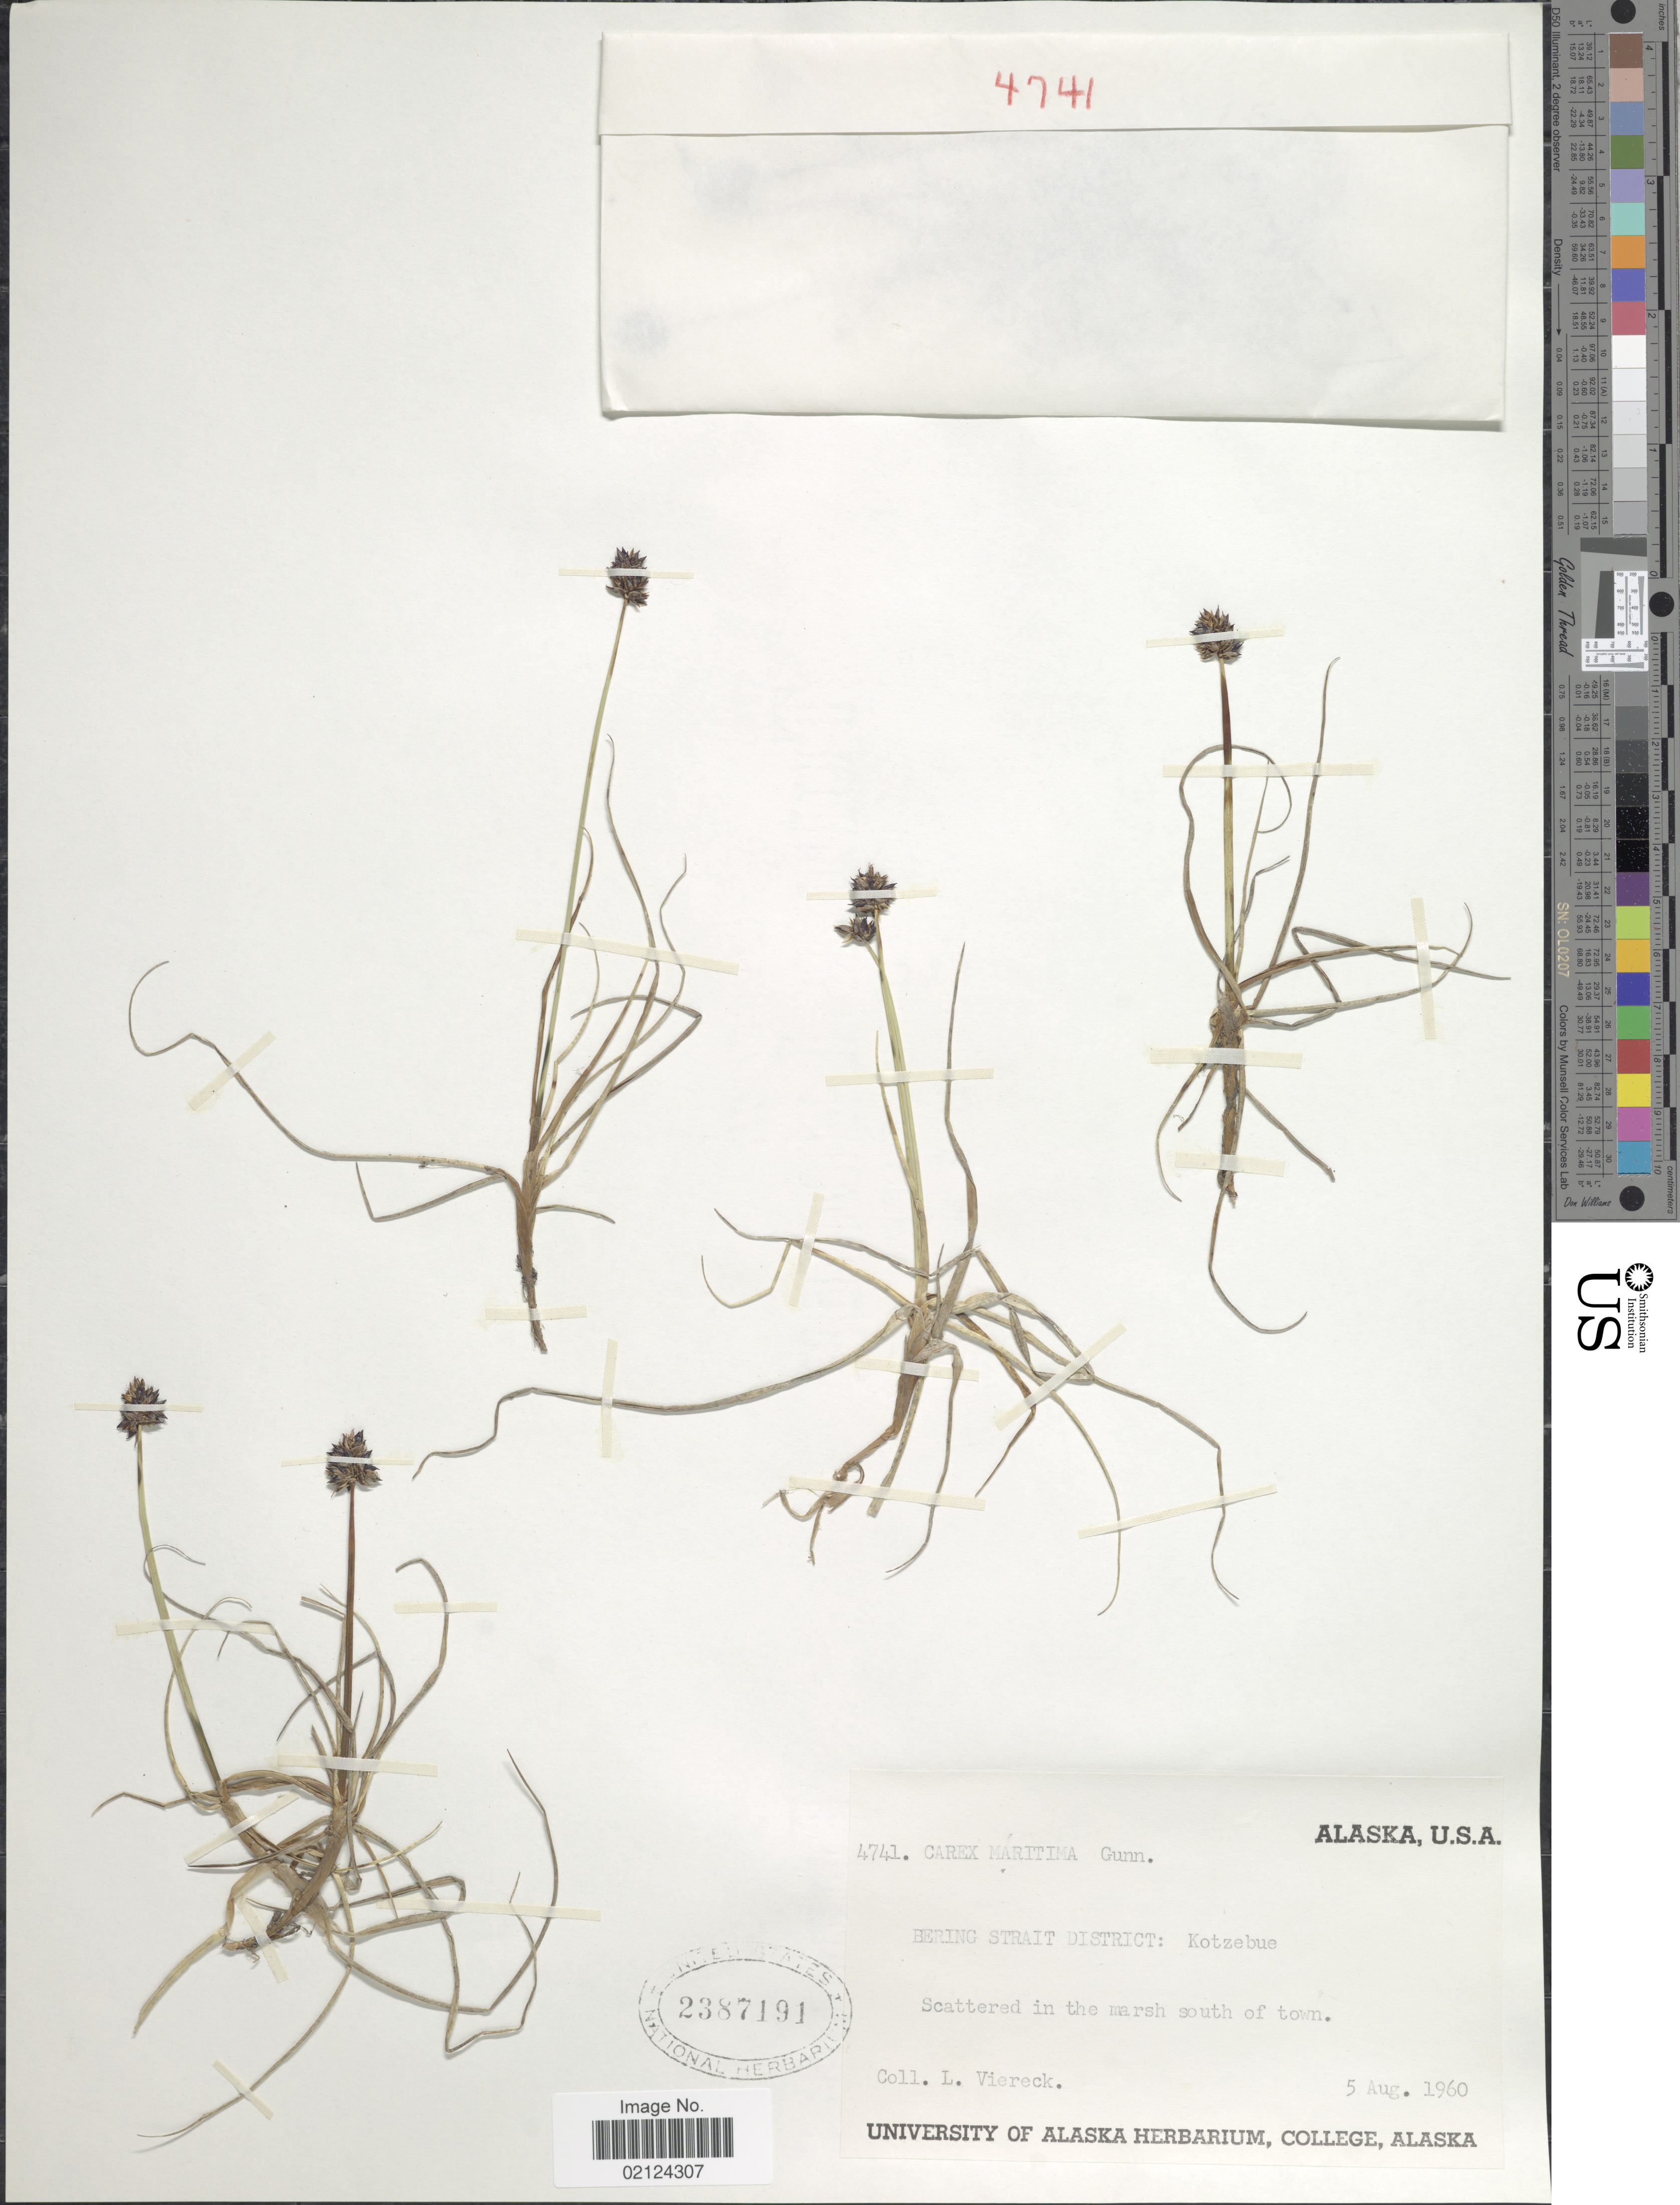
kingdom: Plantae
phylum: Tracheophyta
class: Liliopsida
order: Poales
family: Cyperaceae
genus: Carex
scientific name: Carex maritima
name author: Gunnerus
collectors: L. Viereck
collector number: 4741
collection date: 1960-08-05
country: United States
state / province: Alaska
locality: Bering Strait District: Kotzebue, in the marsh south of town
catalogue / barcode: US 2387191